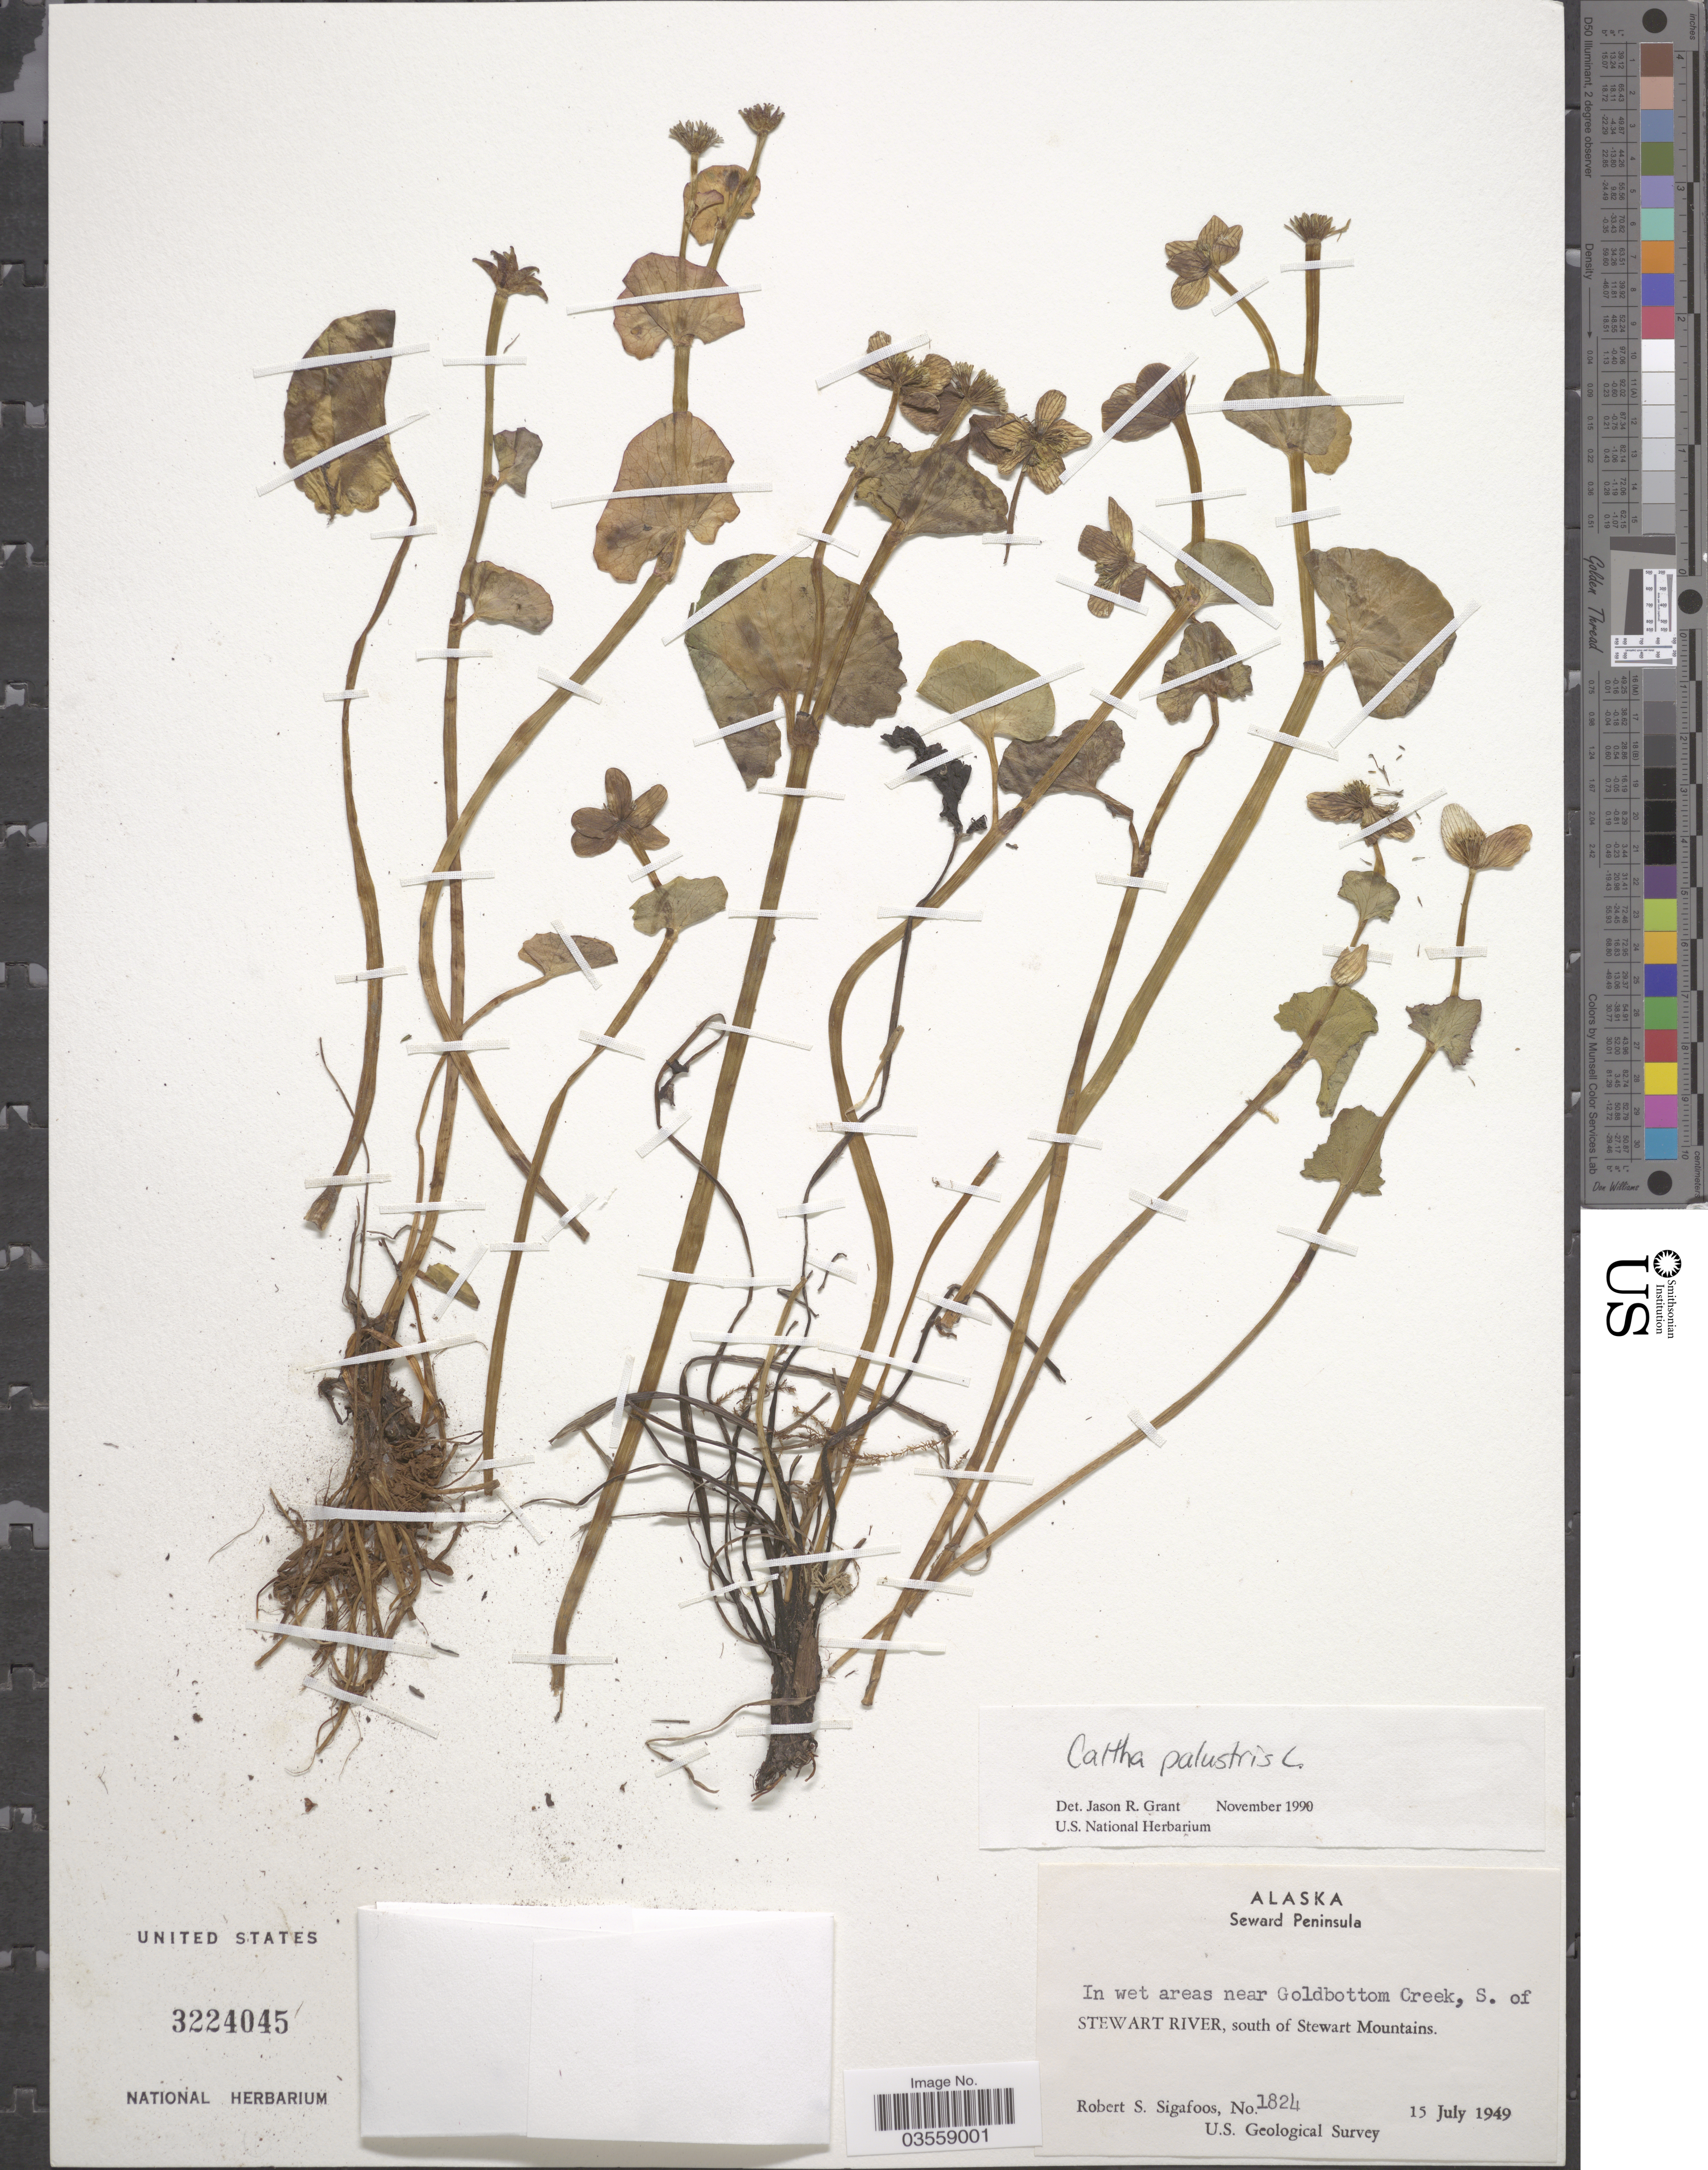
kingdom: Plantae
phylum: Tracheophyta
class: Magnoliopsida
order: Ranunculales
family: Ranunculaceae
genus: Caltha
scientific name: Caltha palustris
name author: L.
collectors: R. Sigafoos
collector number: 1824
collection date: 1949-07-15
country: United States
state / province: Alaska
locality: Seward Peninsula. Near Goldbottom Creek, S. of Stewart River, south of Stewart Mountains.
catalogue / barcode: US 3224045